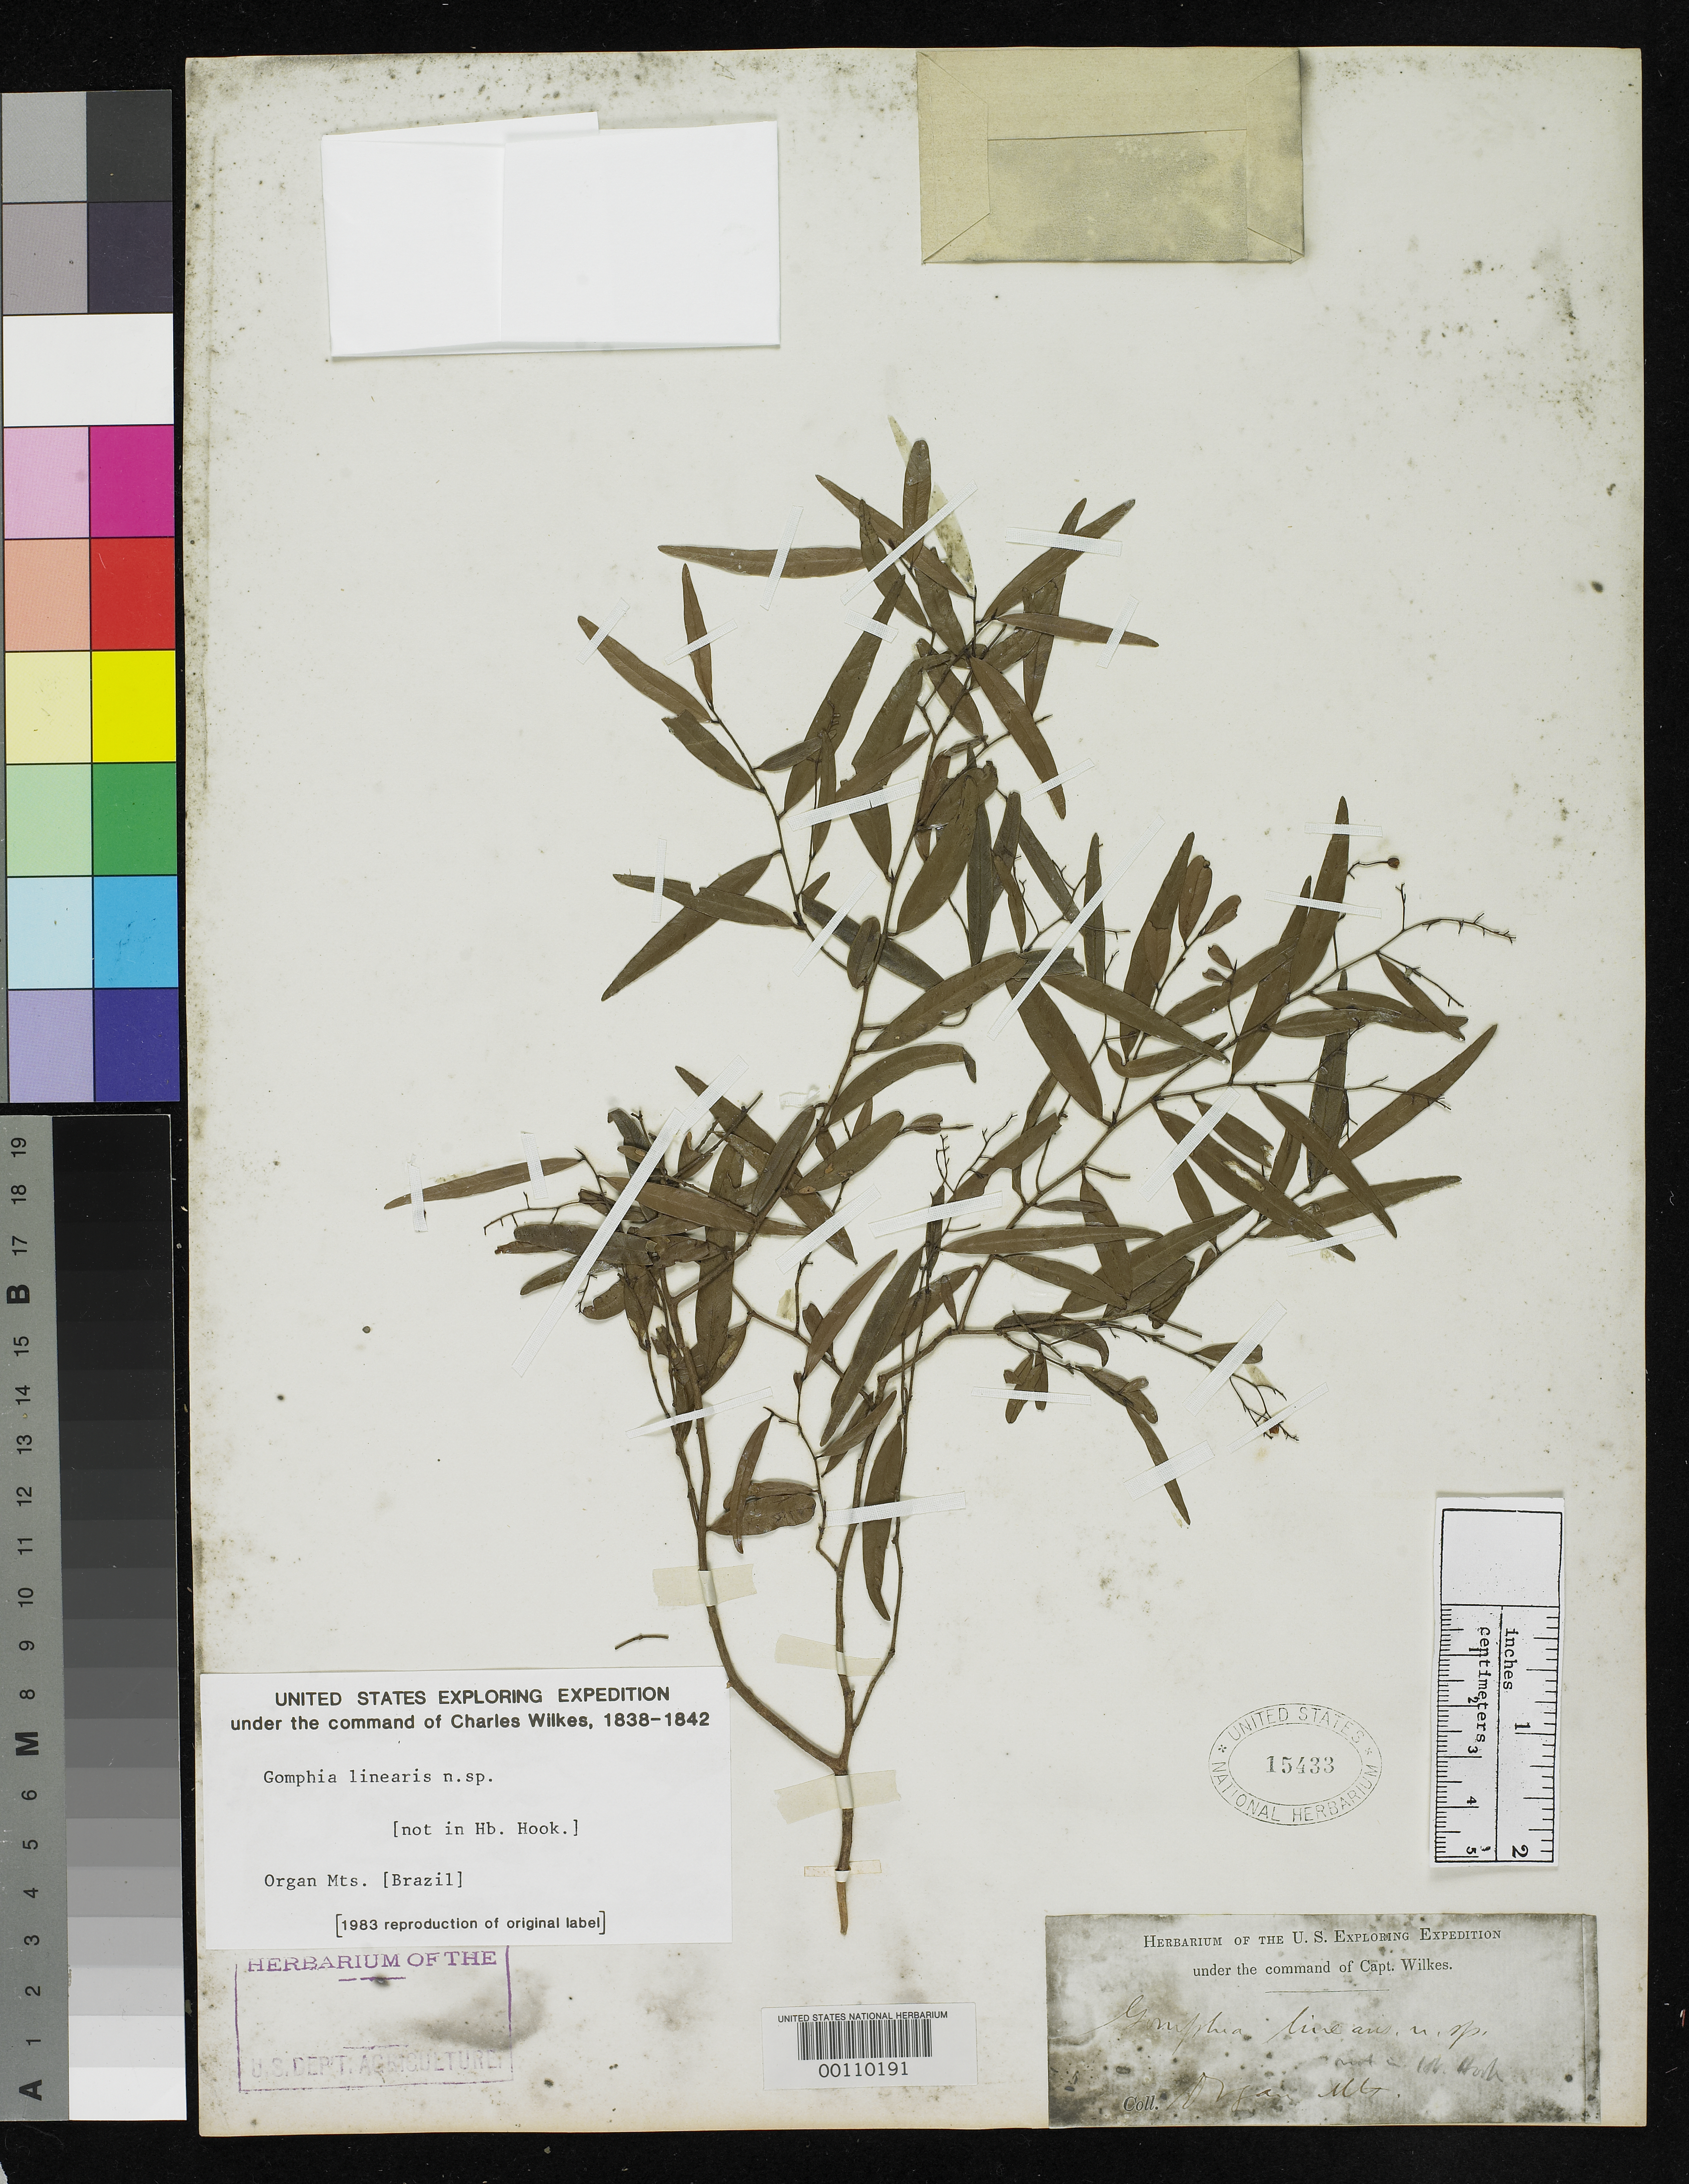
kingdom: Plantae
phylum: Tracheophyta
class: Magnoliopsida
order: Malpighiales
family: Ochnaceae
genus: Gomphia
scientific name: Gomphia linearis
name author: A. Gray in Wilkes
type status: Type Collection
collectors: Wilkes Explor. Exped.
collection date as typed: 1838 to -- --- 1842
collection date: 1838/1842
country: Brazil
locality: Organ Mountains.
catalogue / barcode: US 15433